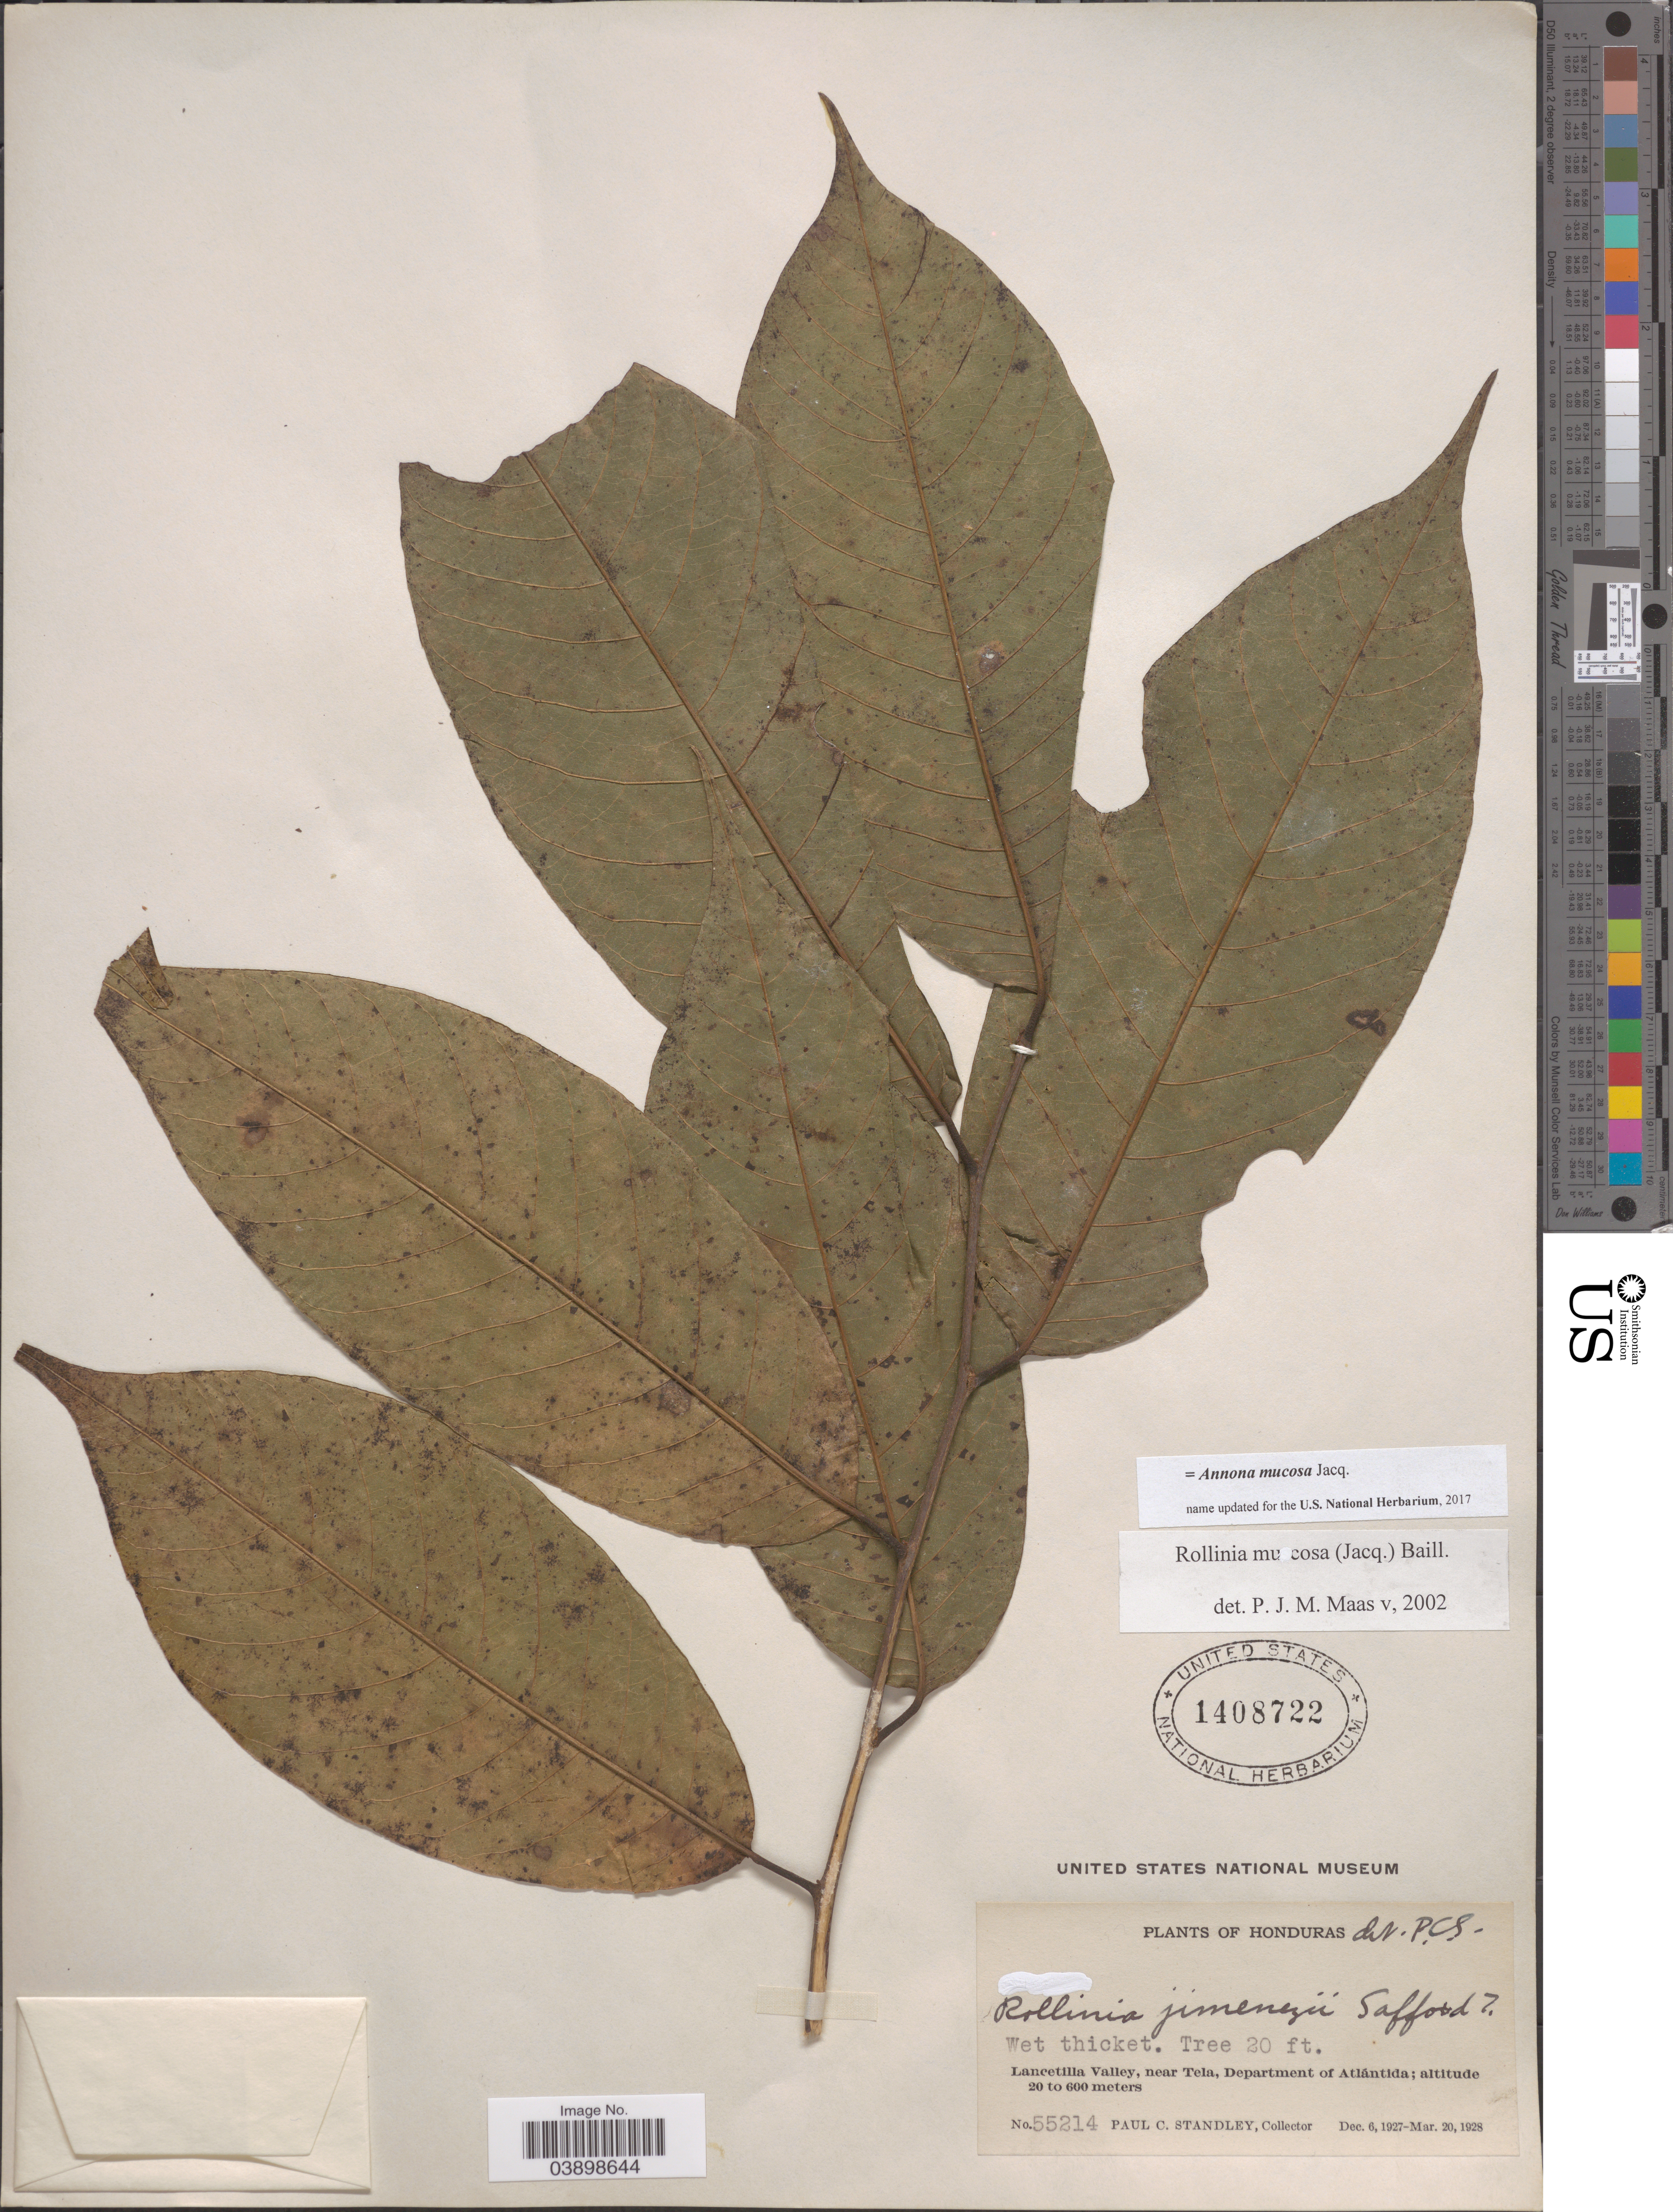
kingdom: Plantae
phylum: Tracheophyta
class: Magnoliopsida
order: Magnoliales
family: Annonaceae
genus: Annona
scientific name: Annona mucosa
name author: Jacq.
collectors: P. C. Standley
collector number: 55214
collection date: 1927-12-06/1928-03-20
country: Honduras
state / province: Atlantida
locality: Lancetilla Valley, near Tela, Department of Atlántida.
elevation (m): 20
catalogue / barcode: US 1408722